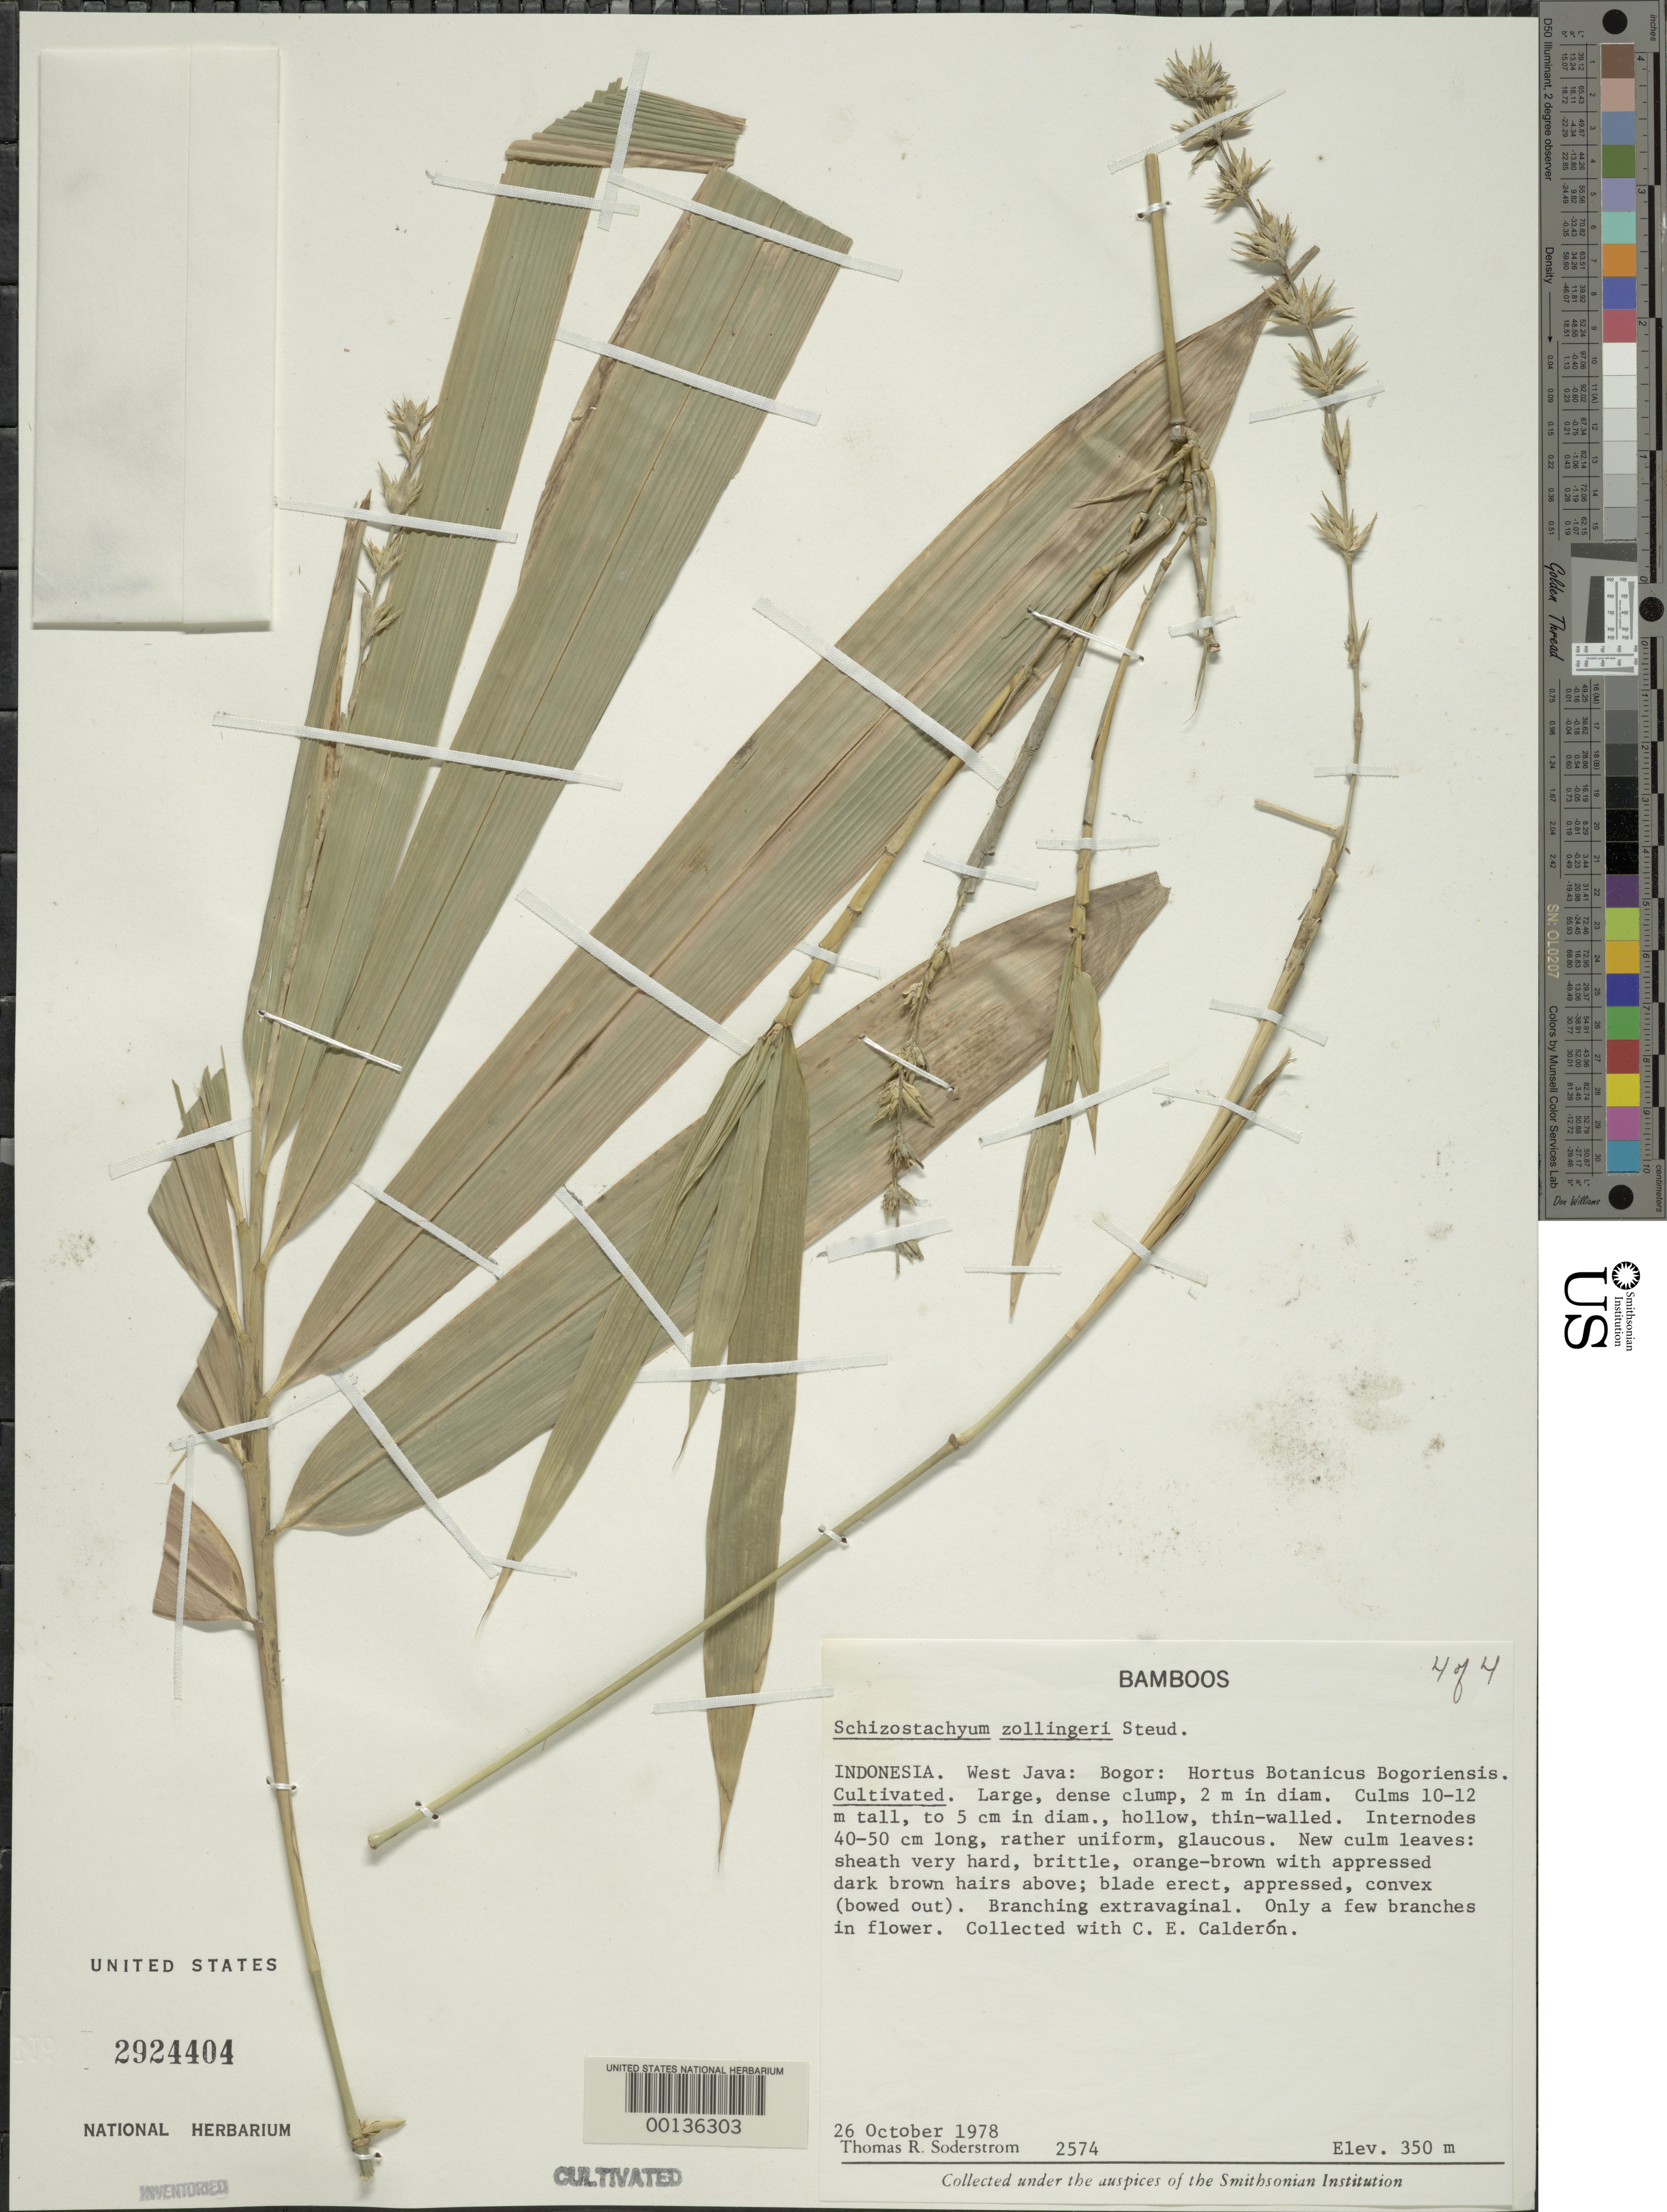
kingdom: Plantae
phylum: Tracheophyta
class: Liliopsida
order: Poales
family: Poaceae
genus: Schizostachyum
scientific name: Schizostachyum zollingeri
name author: Steud.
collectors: T. R. Soderstrom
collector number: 2574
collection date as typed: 26 Oct 1978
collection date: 1978-10-26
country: Indonesia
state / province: Java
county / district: Jawa Barat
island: Java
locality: Bogor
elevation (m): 350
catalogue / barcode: US 2924404